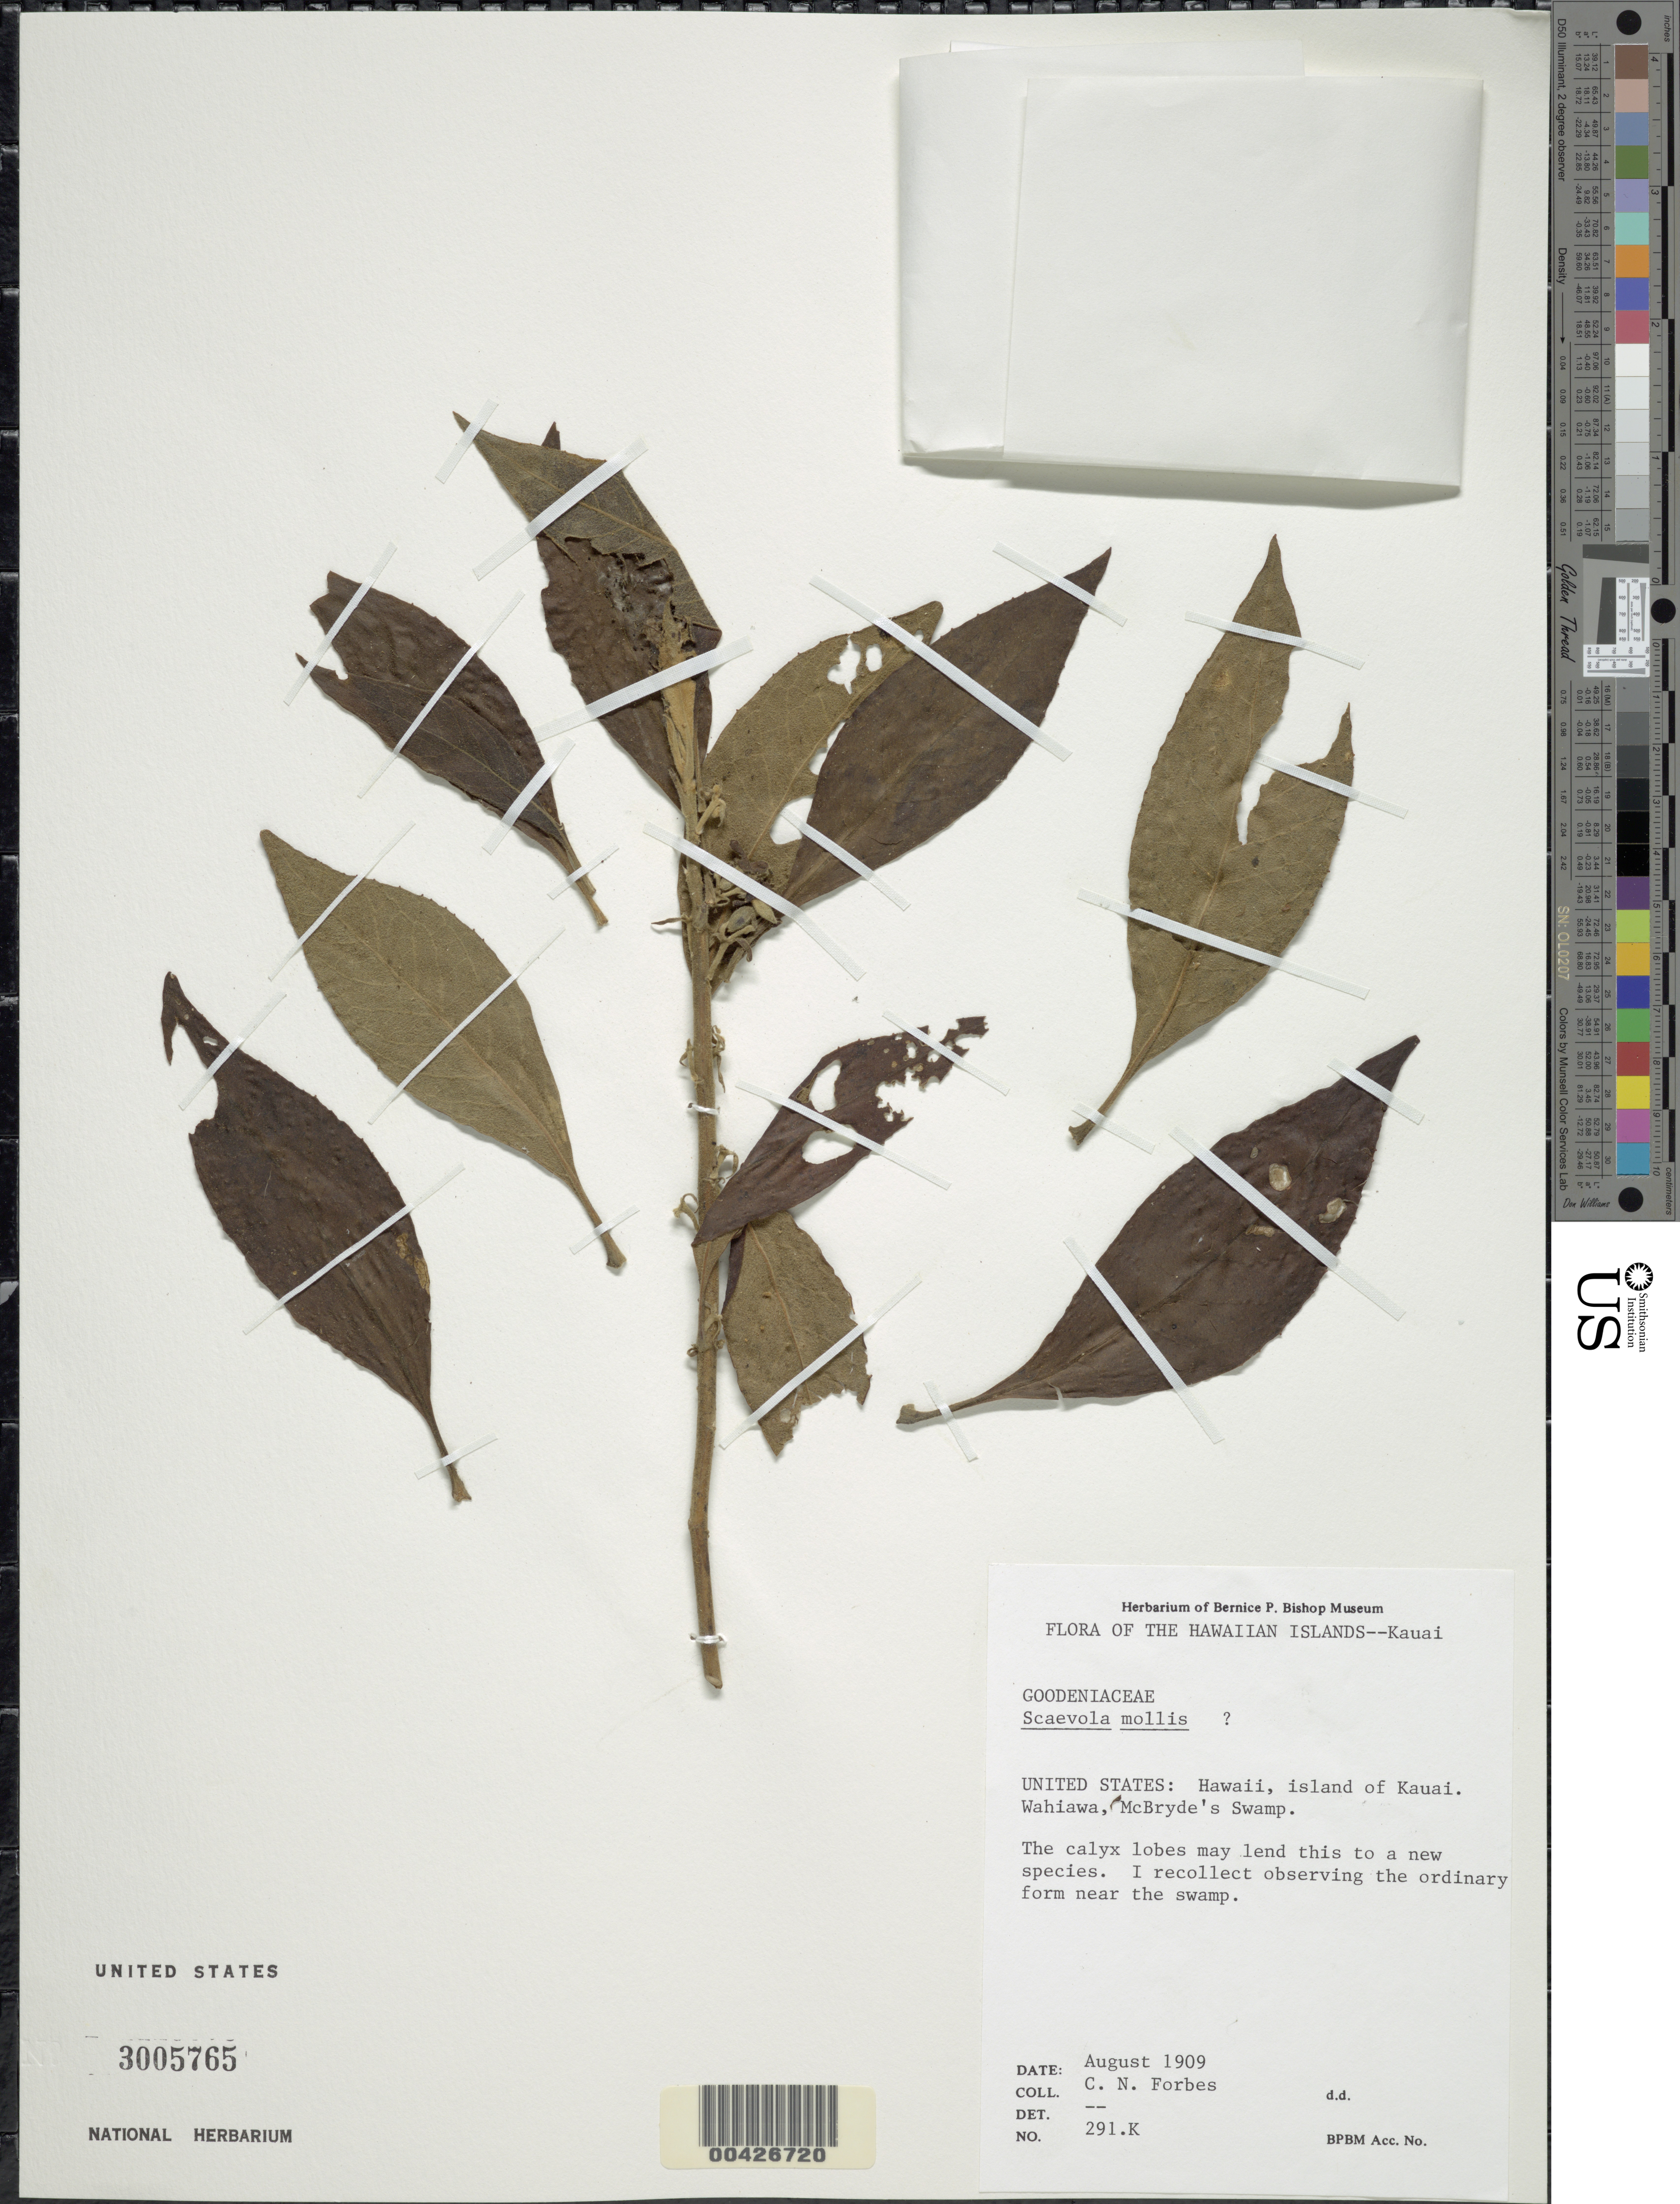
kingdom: Plantae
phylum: Tracheophyta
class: Magnoliopsida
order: Asterales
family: Goodeniaceae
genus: Scaevola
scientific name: Scaevola mollis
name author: Hook. & Arn.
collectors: C. N. Forbes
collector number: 291.K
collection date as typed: Aug 1909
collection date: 1909-08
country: United States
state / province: Hawaii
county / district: Kauai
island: Kaua'i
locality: Wahiawa, MacBryde's Swamp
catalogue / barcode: US 3005765